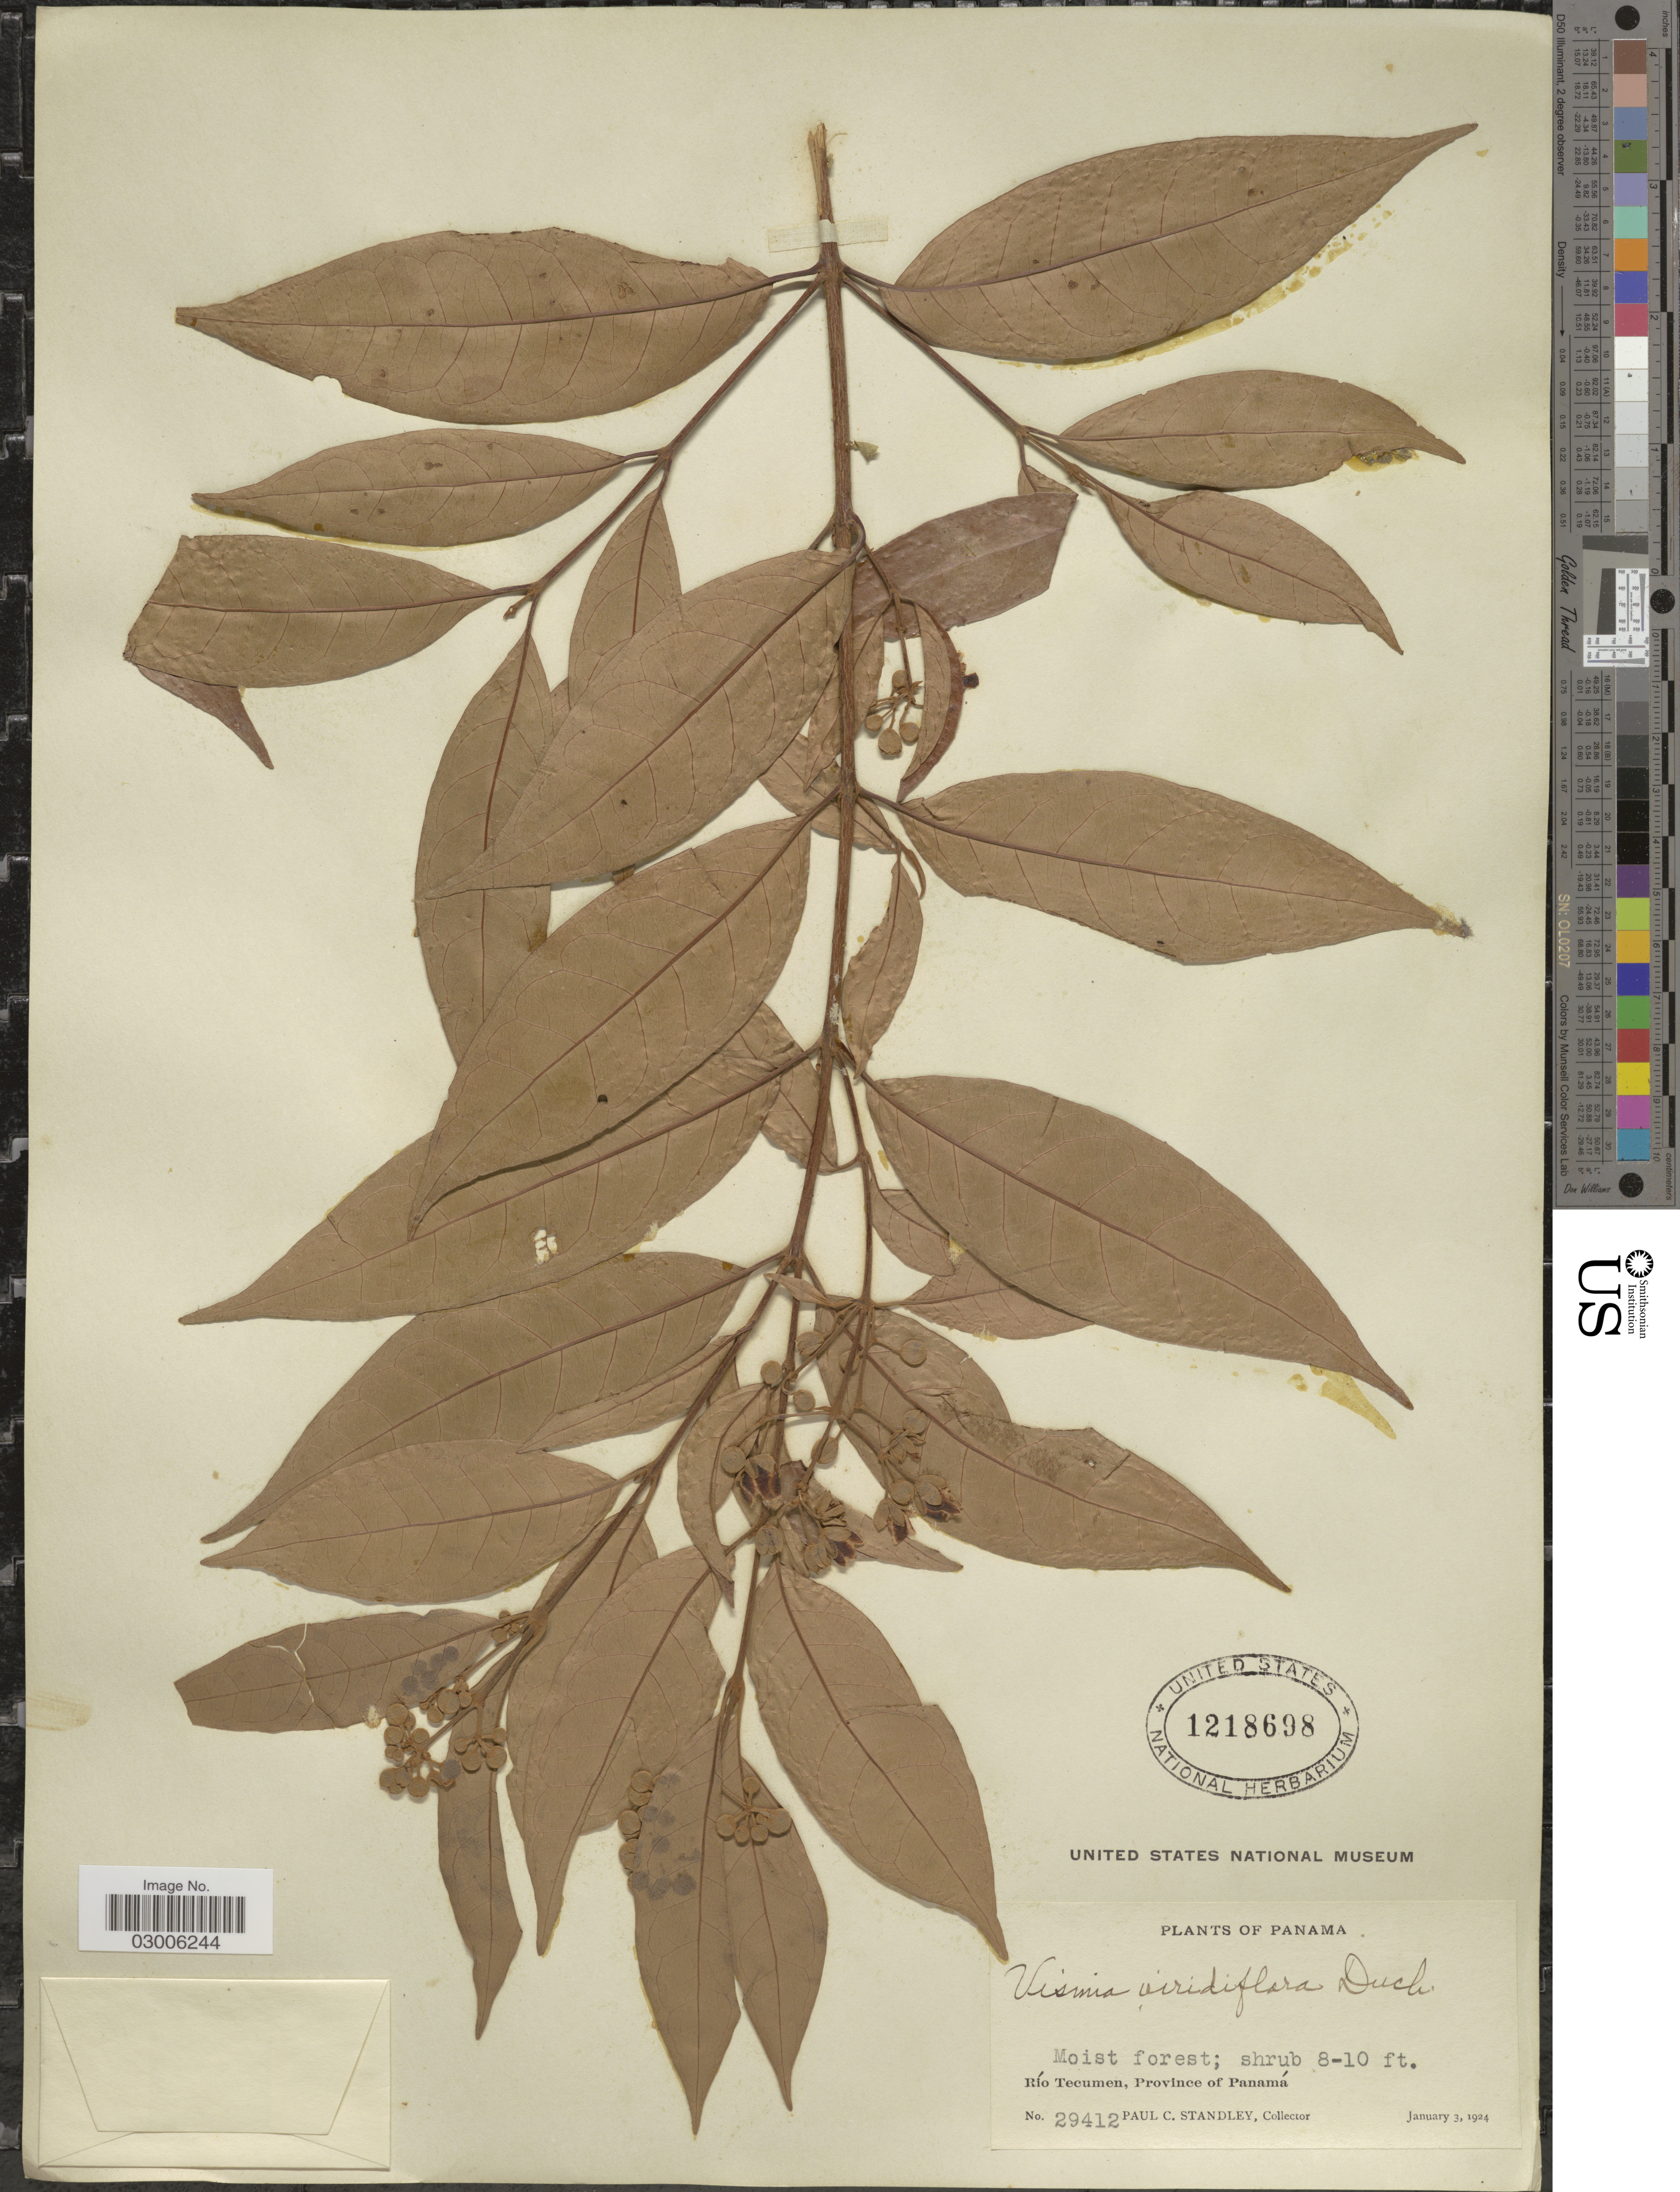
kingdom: Plantae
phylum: Tracheophyta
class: Magnoliopsida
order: Malpighiales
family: Hypericaceae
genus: Vismia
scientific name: Vismia billbergiana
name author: Beurl.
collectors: P. C. Standley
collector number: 29412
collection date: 1924-01-03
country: Panama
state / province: Panamá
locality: Río Tecumen.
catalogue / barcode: US 1218698